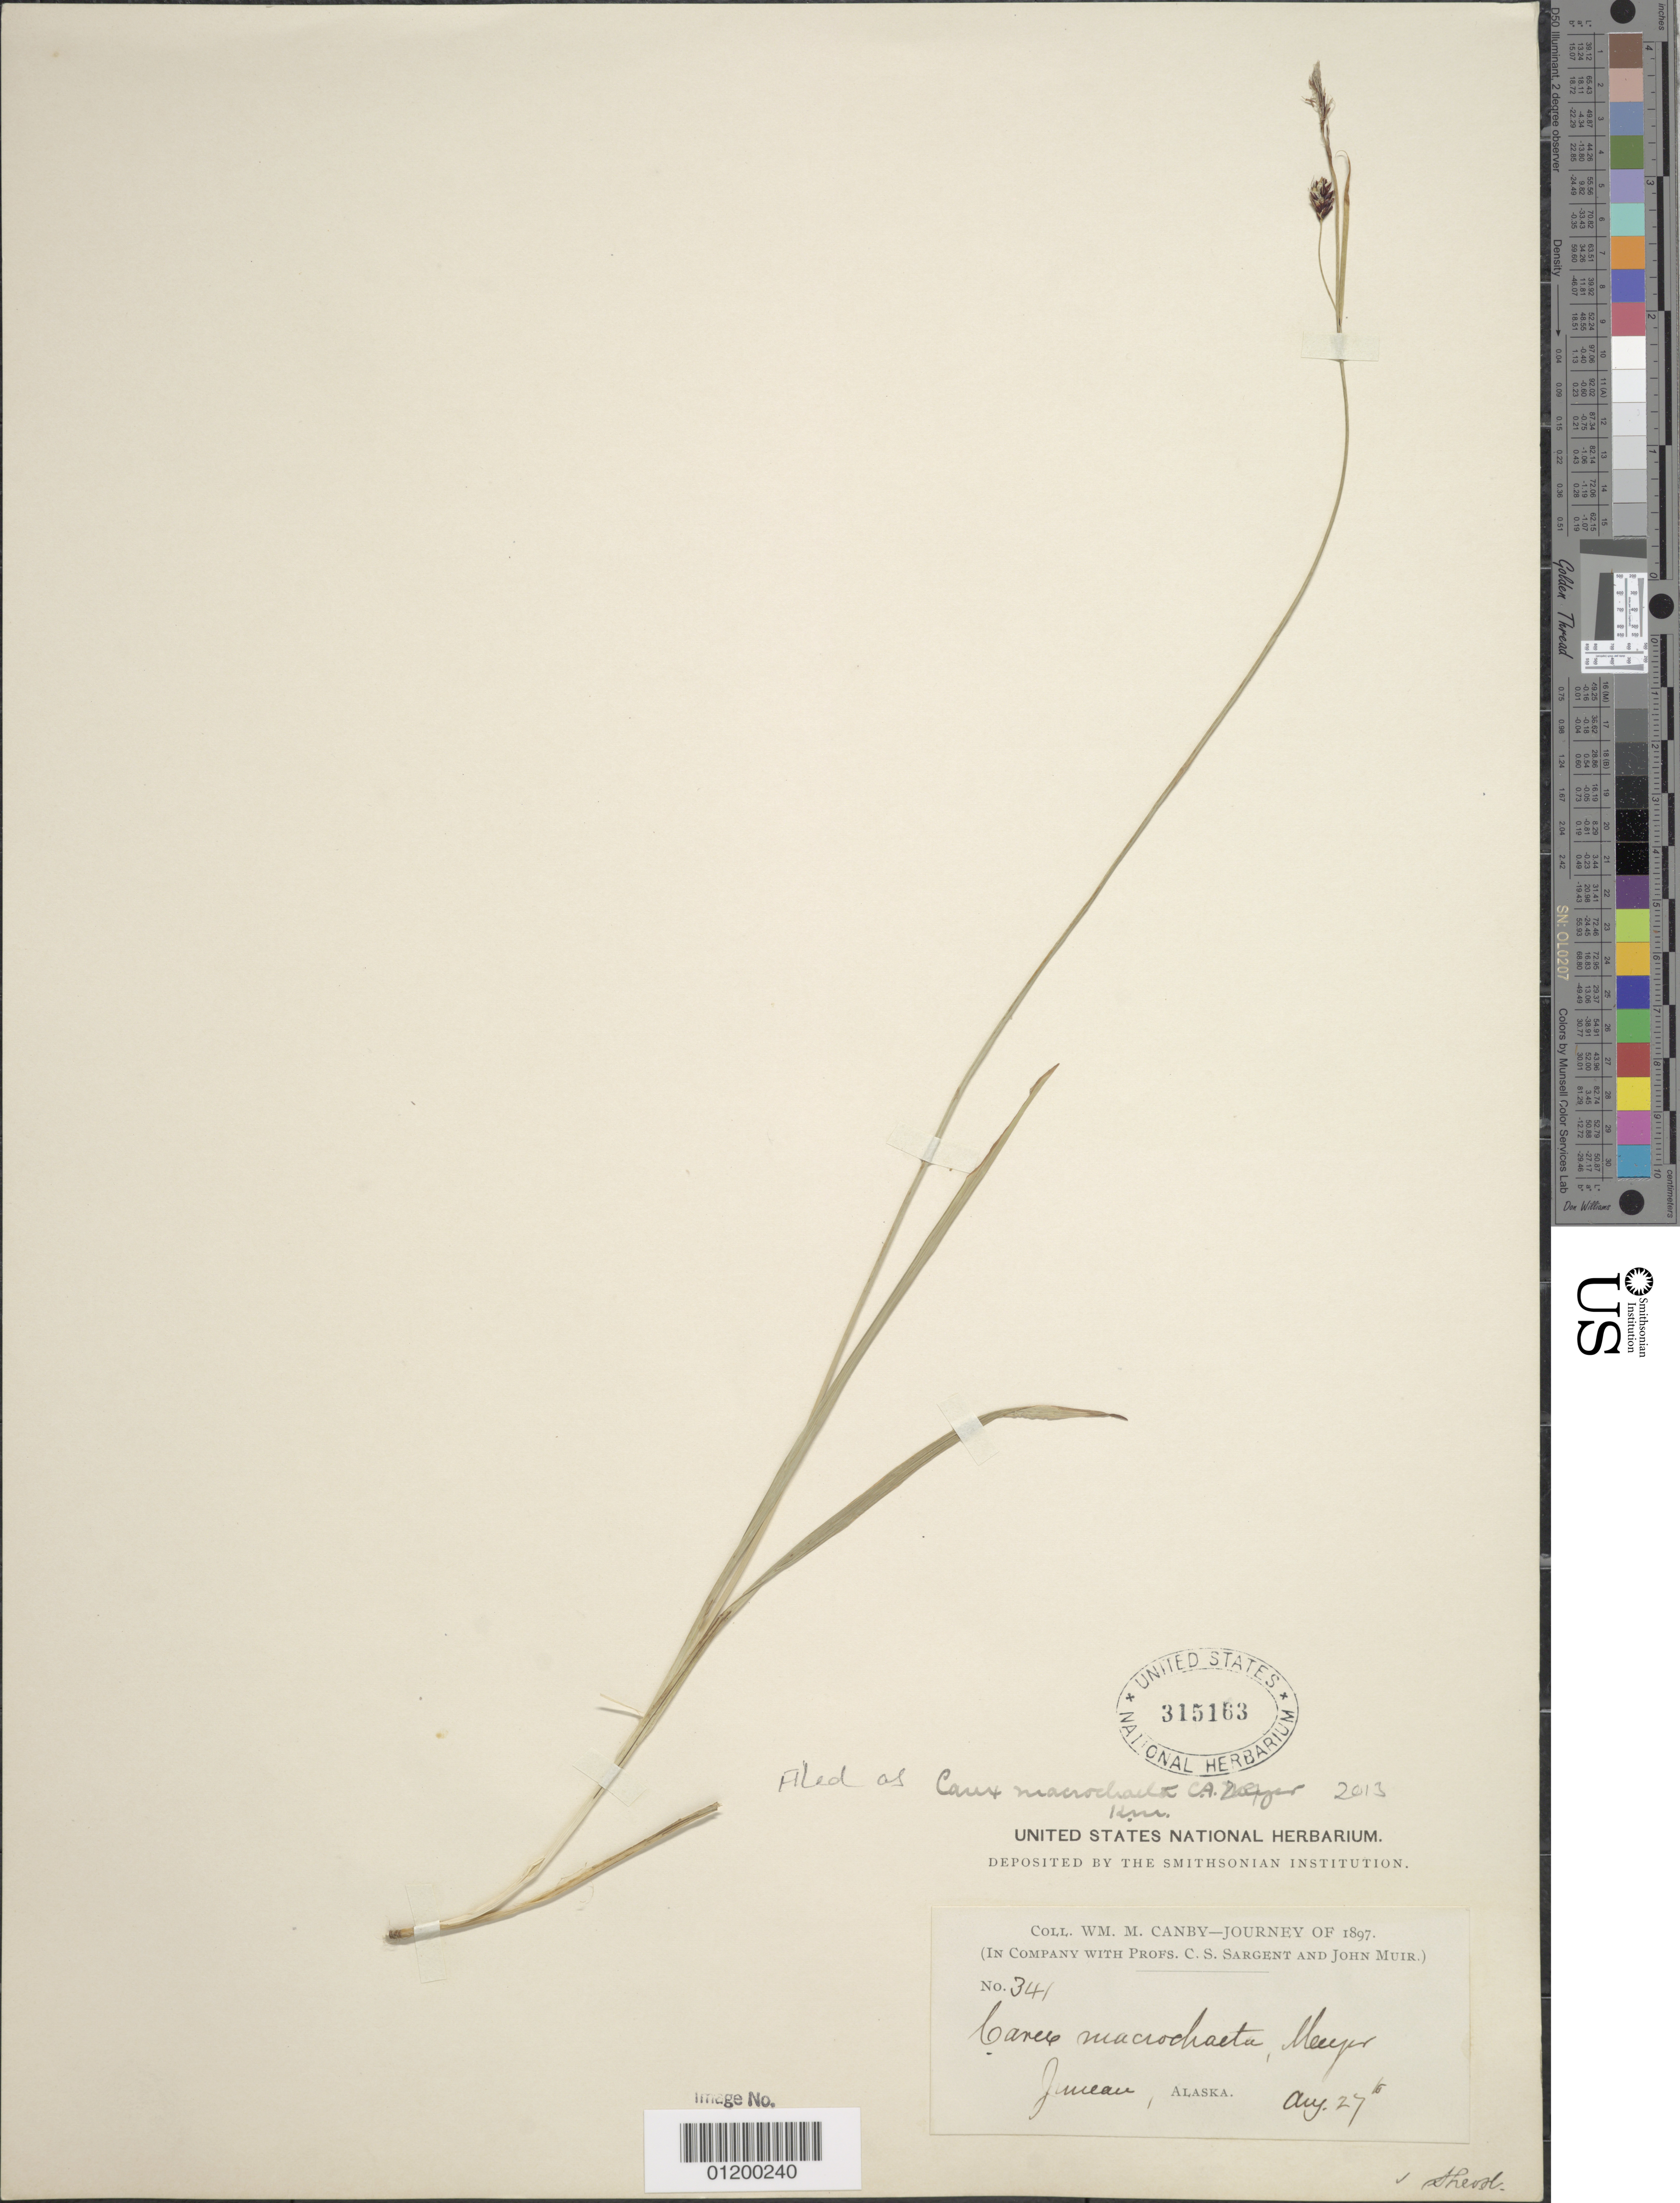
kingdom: Plantae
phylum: Tracheophyta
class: Liliopsida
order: Poales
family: Cyperaceae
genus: Carex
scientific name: Carex macrochaeta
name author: C.A. Mey.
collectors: W. M. Canby, C. S. Sargent & J. Muir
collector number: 341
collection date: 1897-08-27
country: United States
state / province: Alaska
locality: Juneau.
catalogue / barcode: US 315163